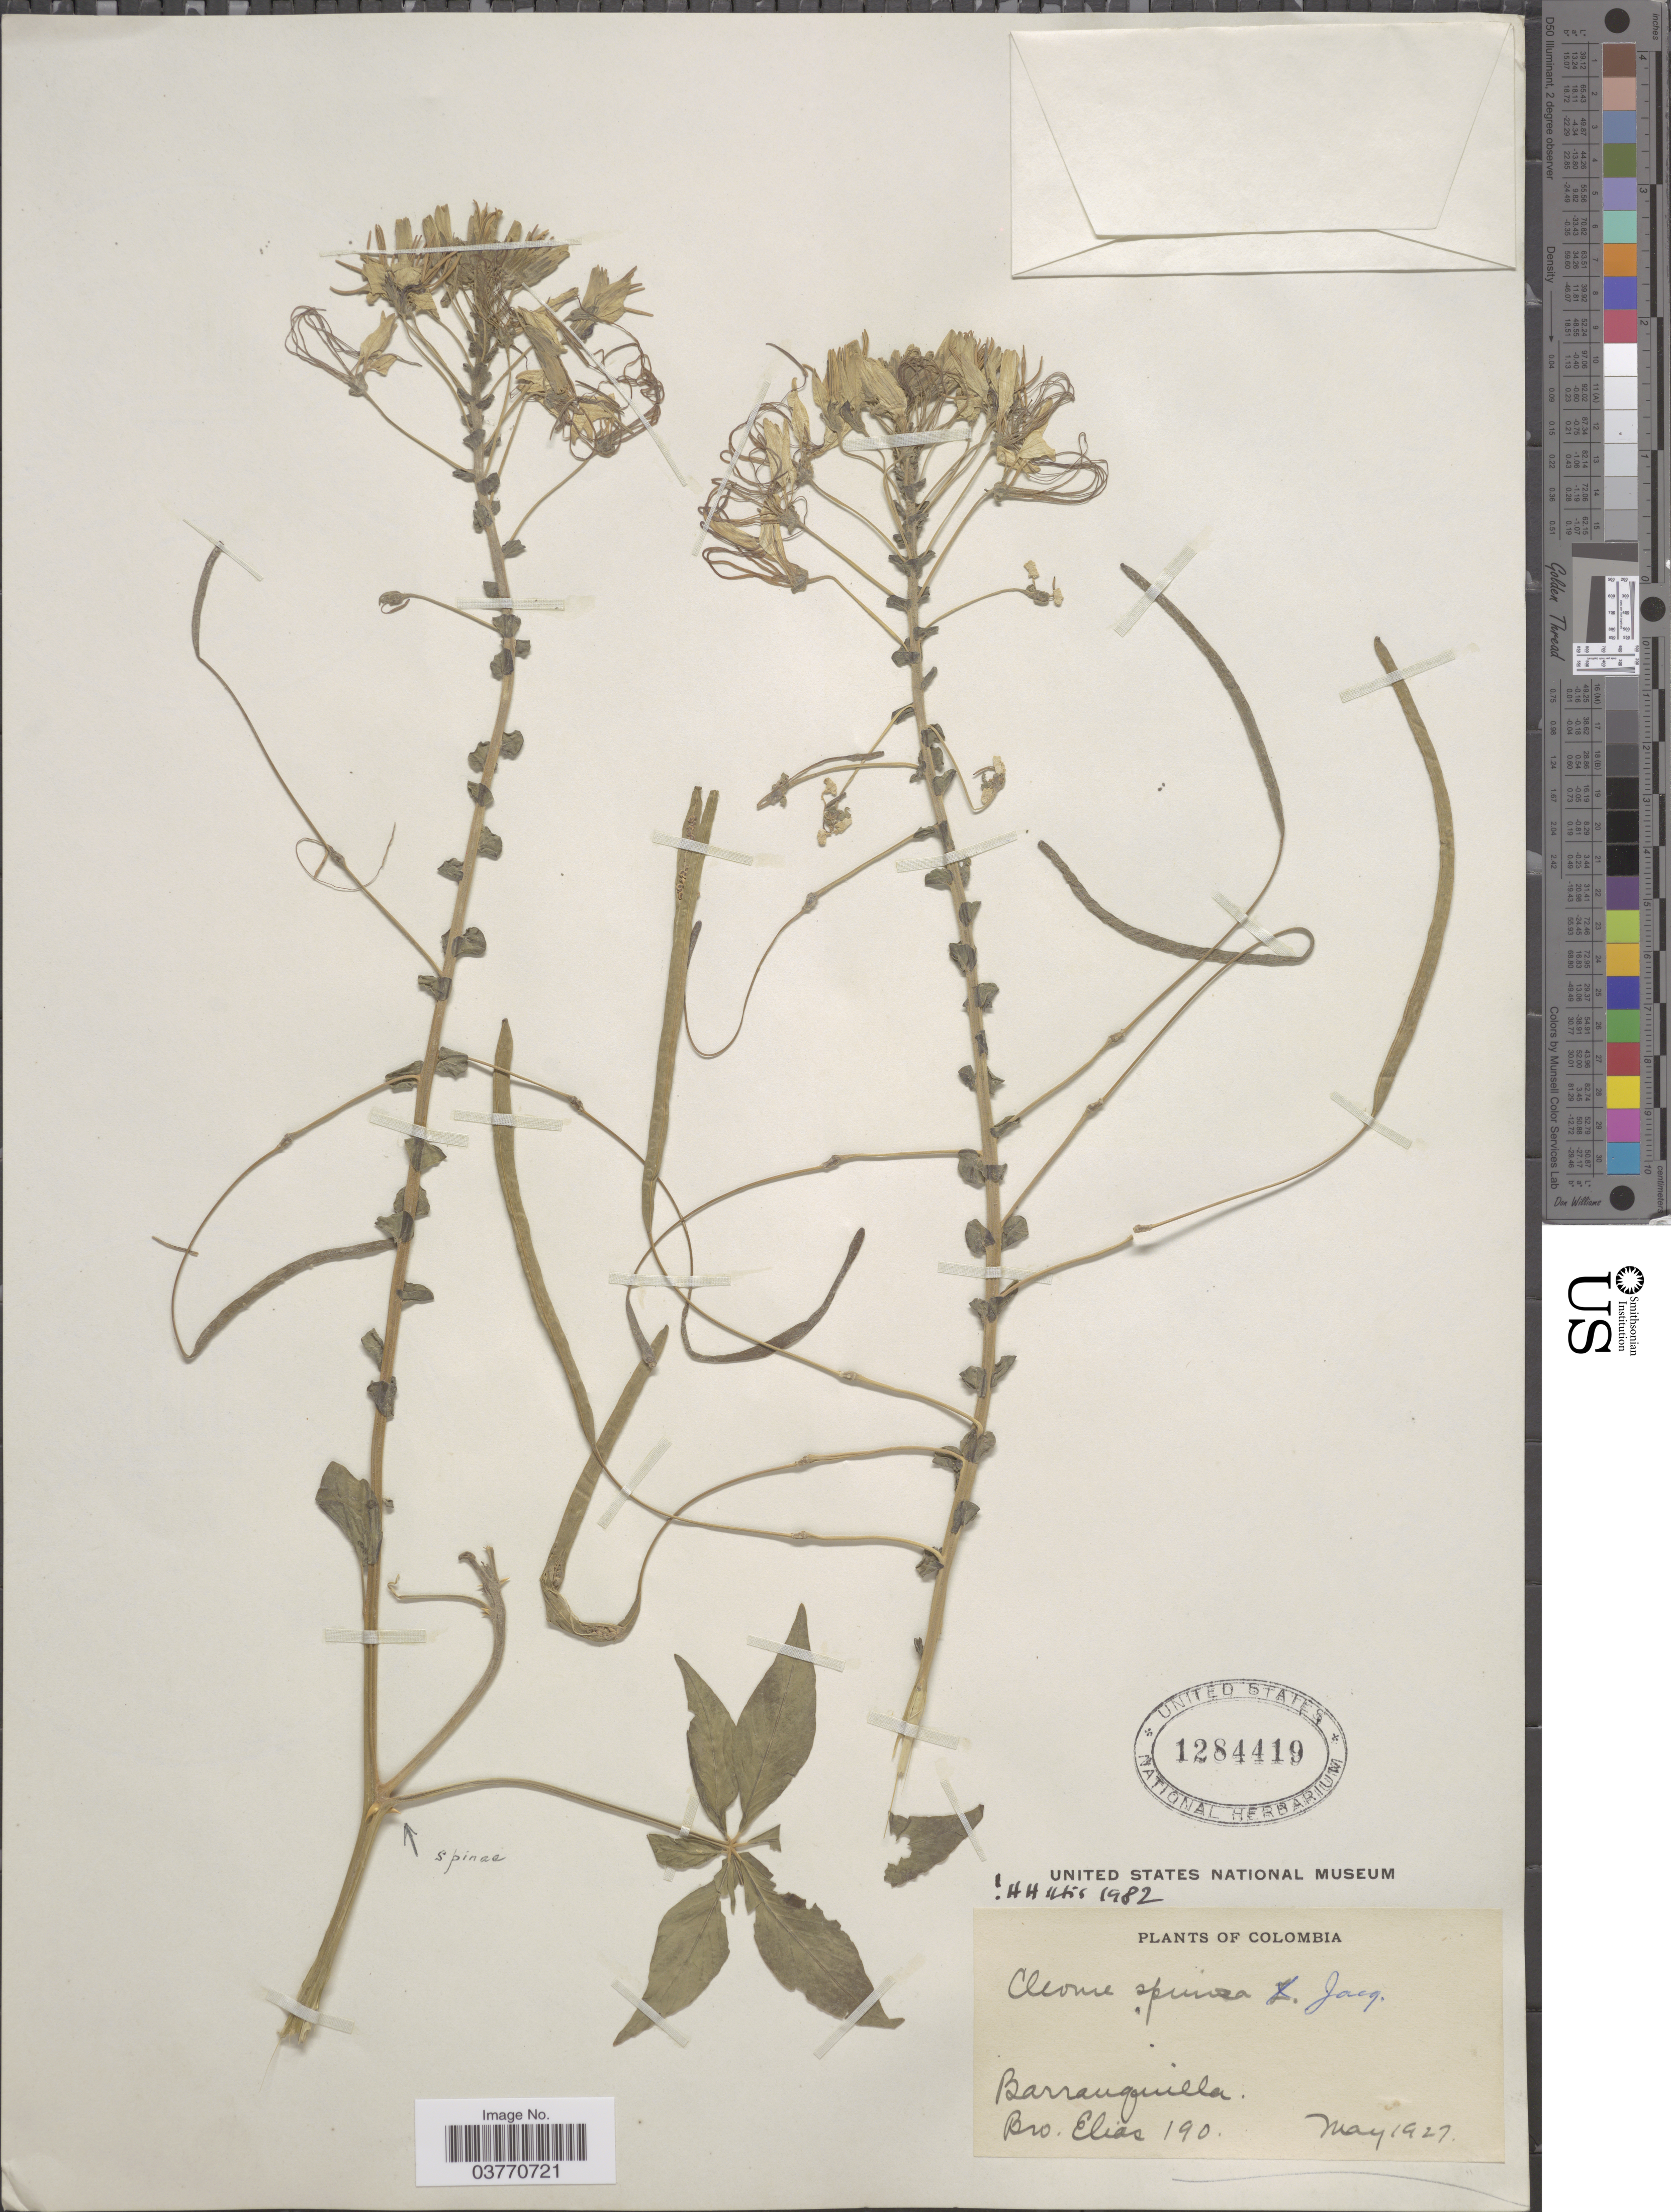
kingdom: Plantae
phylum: Tracheophyta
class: Magnoliopsida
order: Brassicales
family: Cleomaceae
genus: Tarenaya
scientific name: Tarenaya spinosa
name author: (Jacq.) Raf.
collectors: Bro. Elias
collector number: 190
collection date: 1927-05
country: Colombia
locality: Barranquilla.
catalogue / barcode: US 1284419